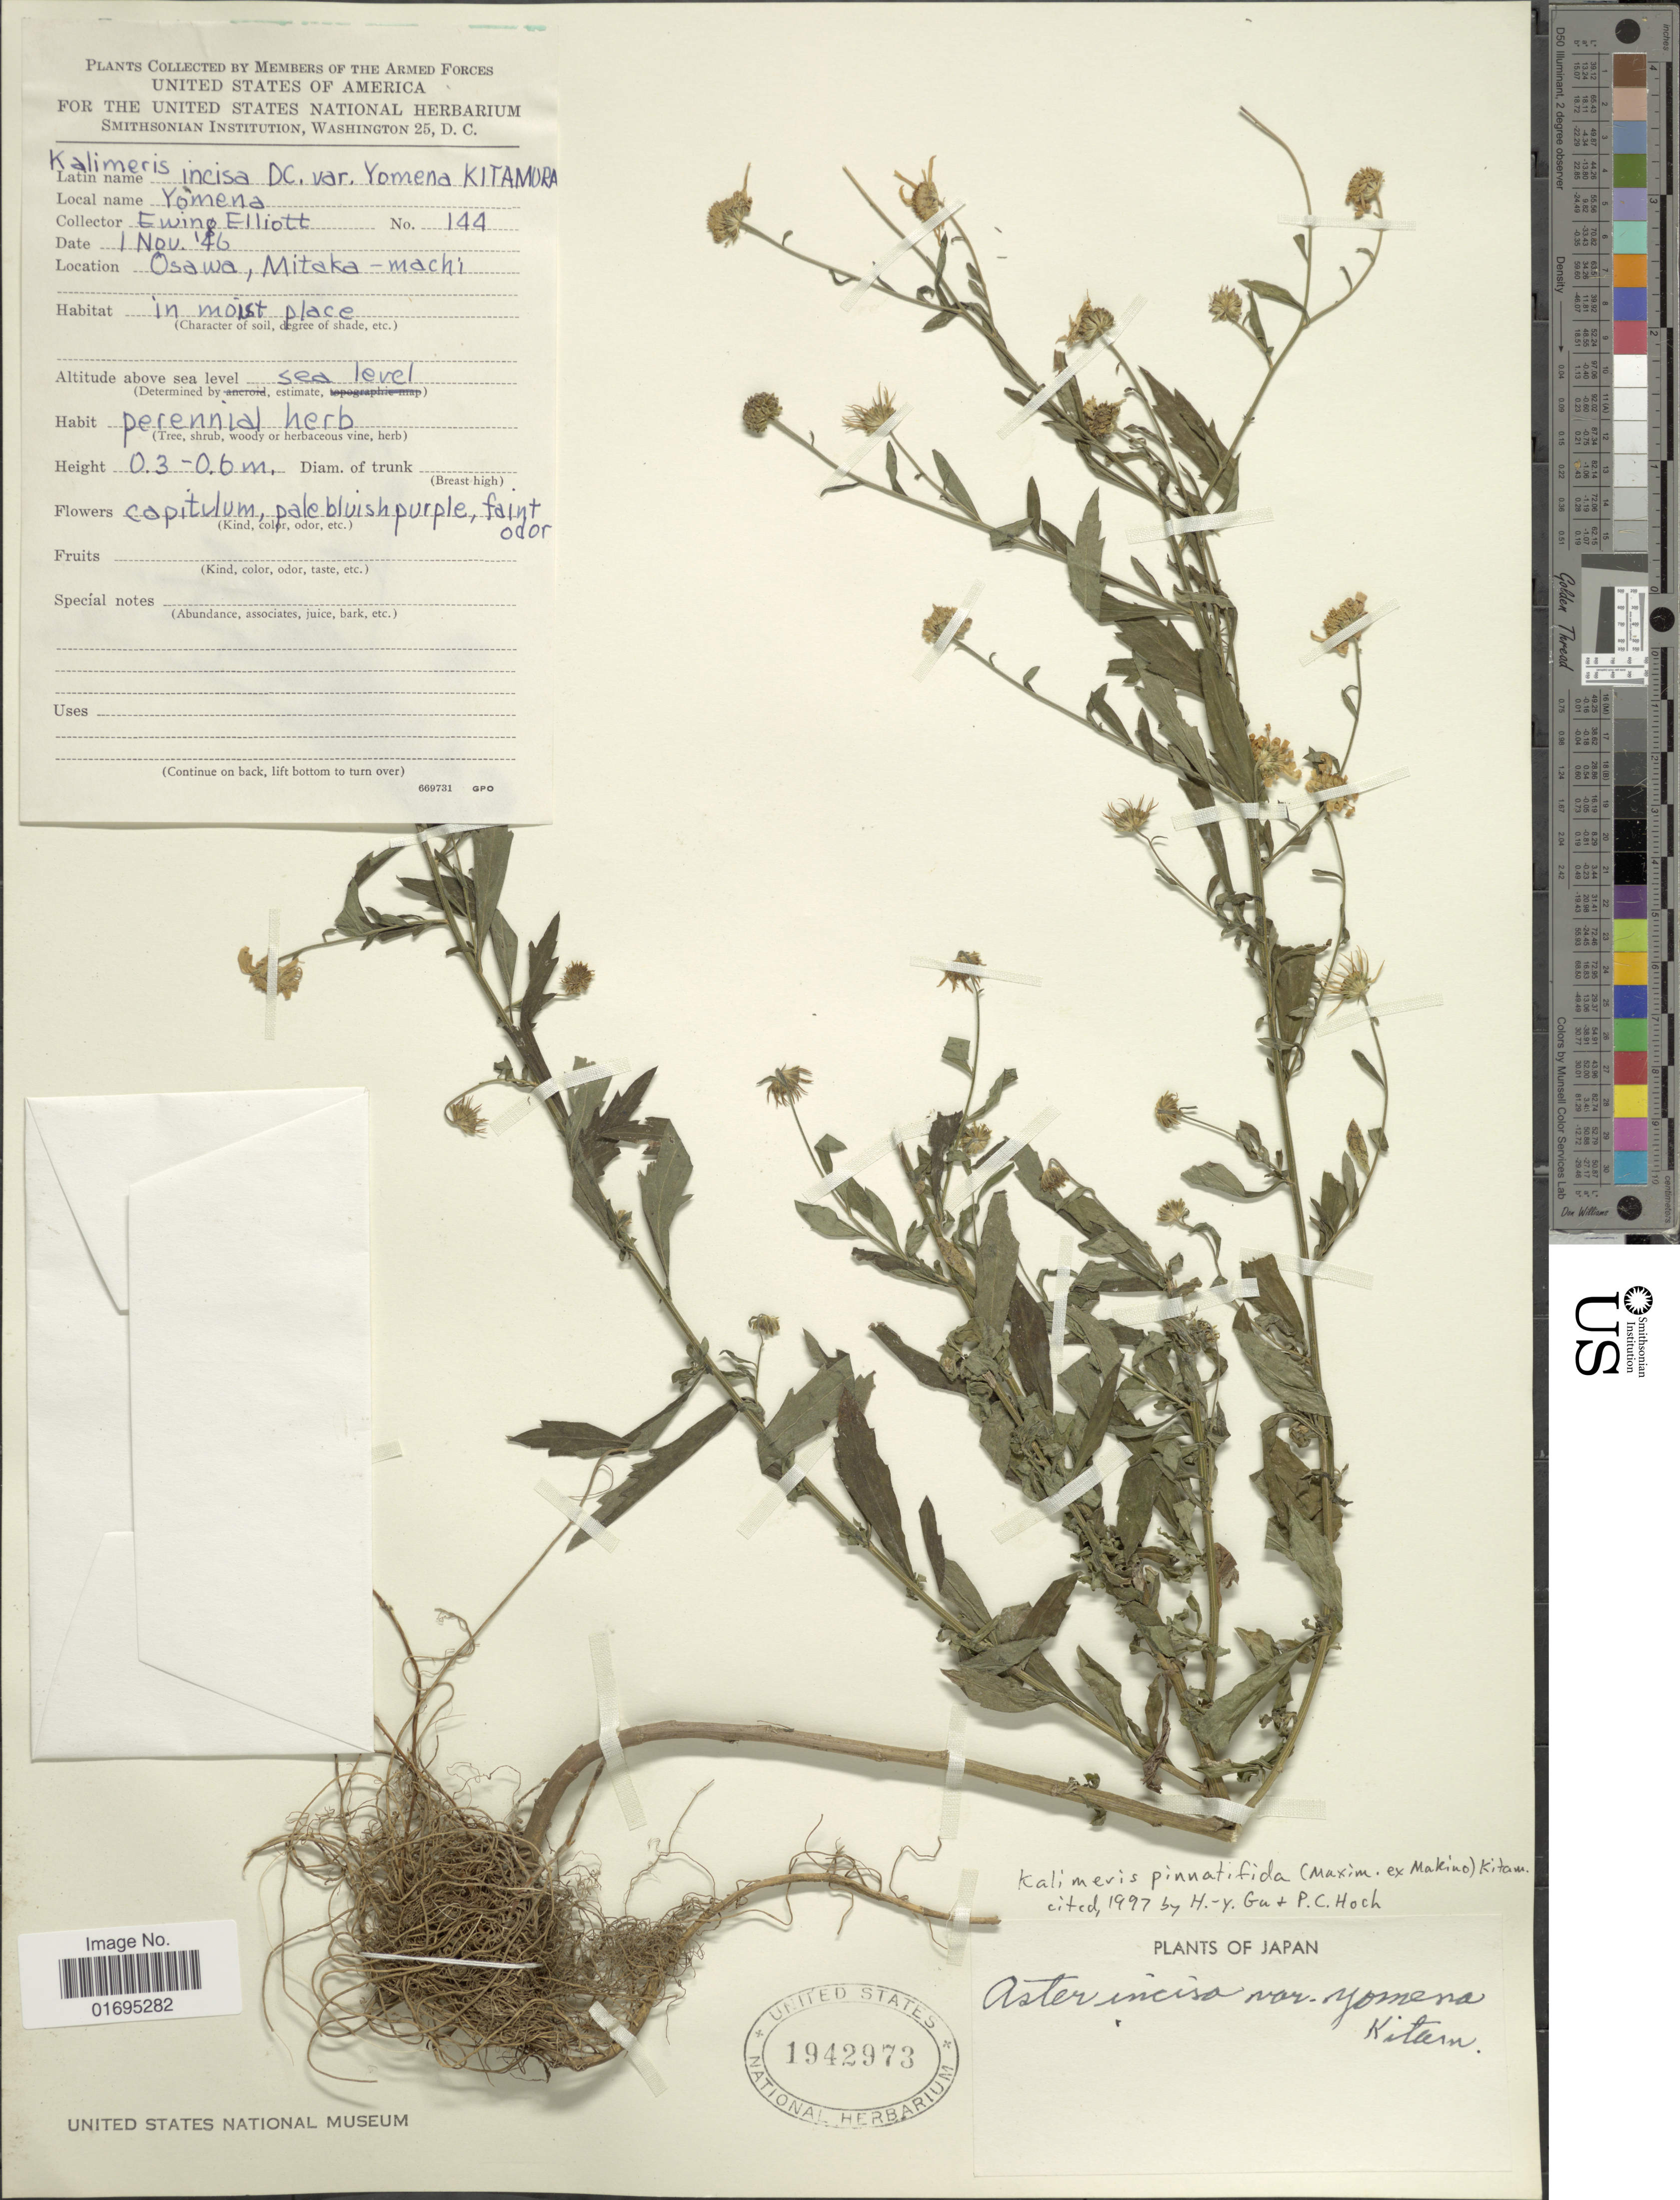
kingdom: Plantae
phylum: Tracheophyta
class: Magnoliopsida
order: Asterales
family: Asteraceae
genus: Kalimeris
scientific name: Kalimeris pinnatifida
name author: (Maxim.) Kitam.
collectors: E. Elliott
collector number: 144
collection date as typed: Transcribed d/m/y: 1/11/46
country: Japan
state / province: Tokyo, Federal City of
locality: Osawa, Mitaka-machi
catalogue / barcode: US 1942973